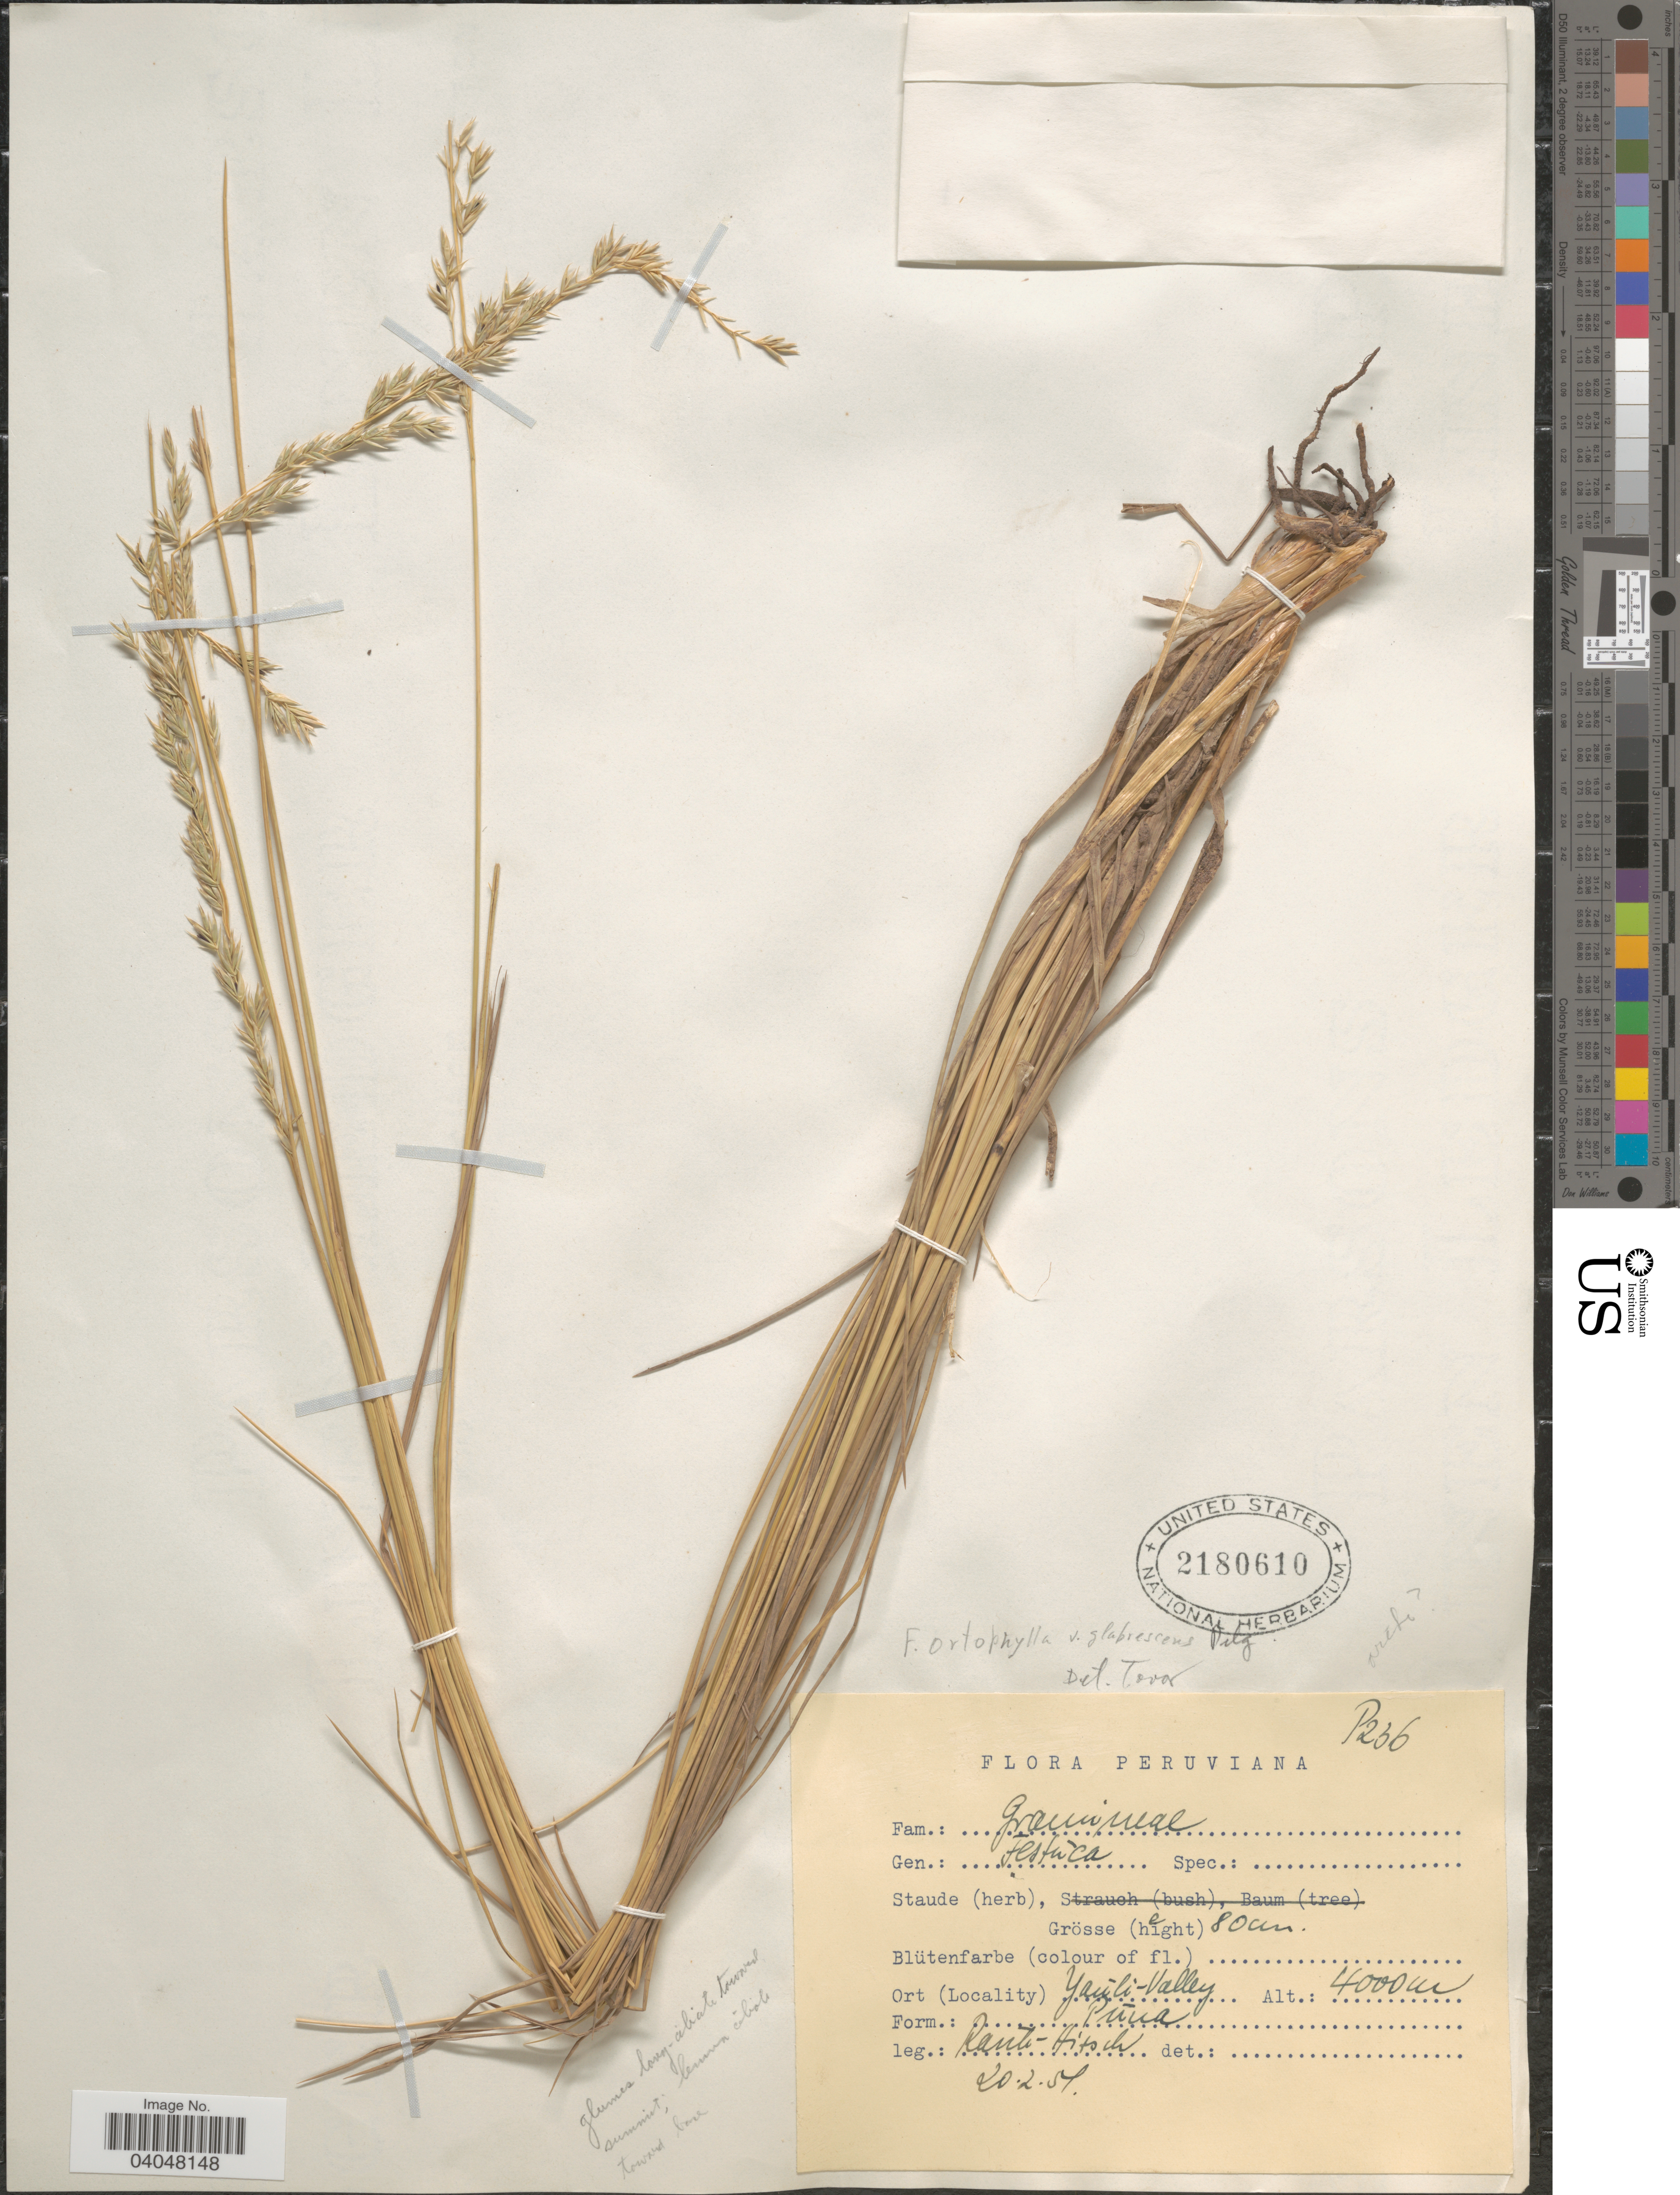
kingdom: Plantae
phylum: Tracheophyta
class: Liliopsida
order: Poales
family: Poaceae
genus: Festuca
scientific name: Festuca orthophylla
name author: Pilg.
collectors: W. Rauh & G. Hirsch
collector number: P236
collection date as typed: Transcribed d/m/y: 20/2/57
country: Peru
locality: Yaúli-Valley.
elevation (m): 4000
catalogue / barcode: US 2180610